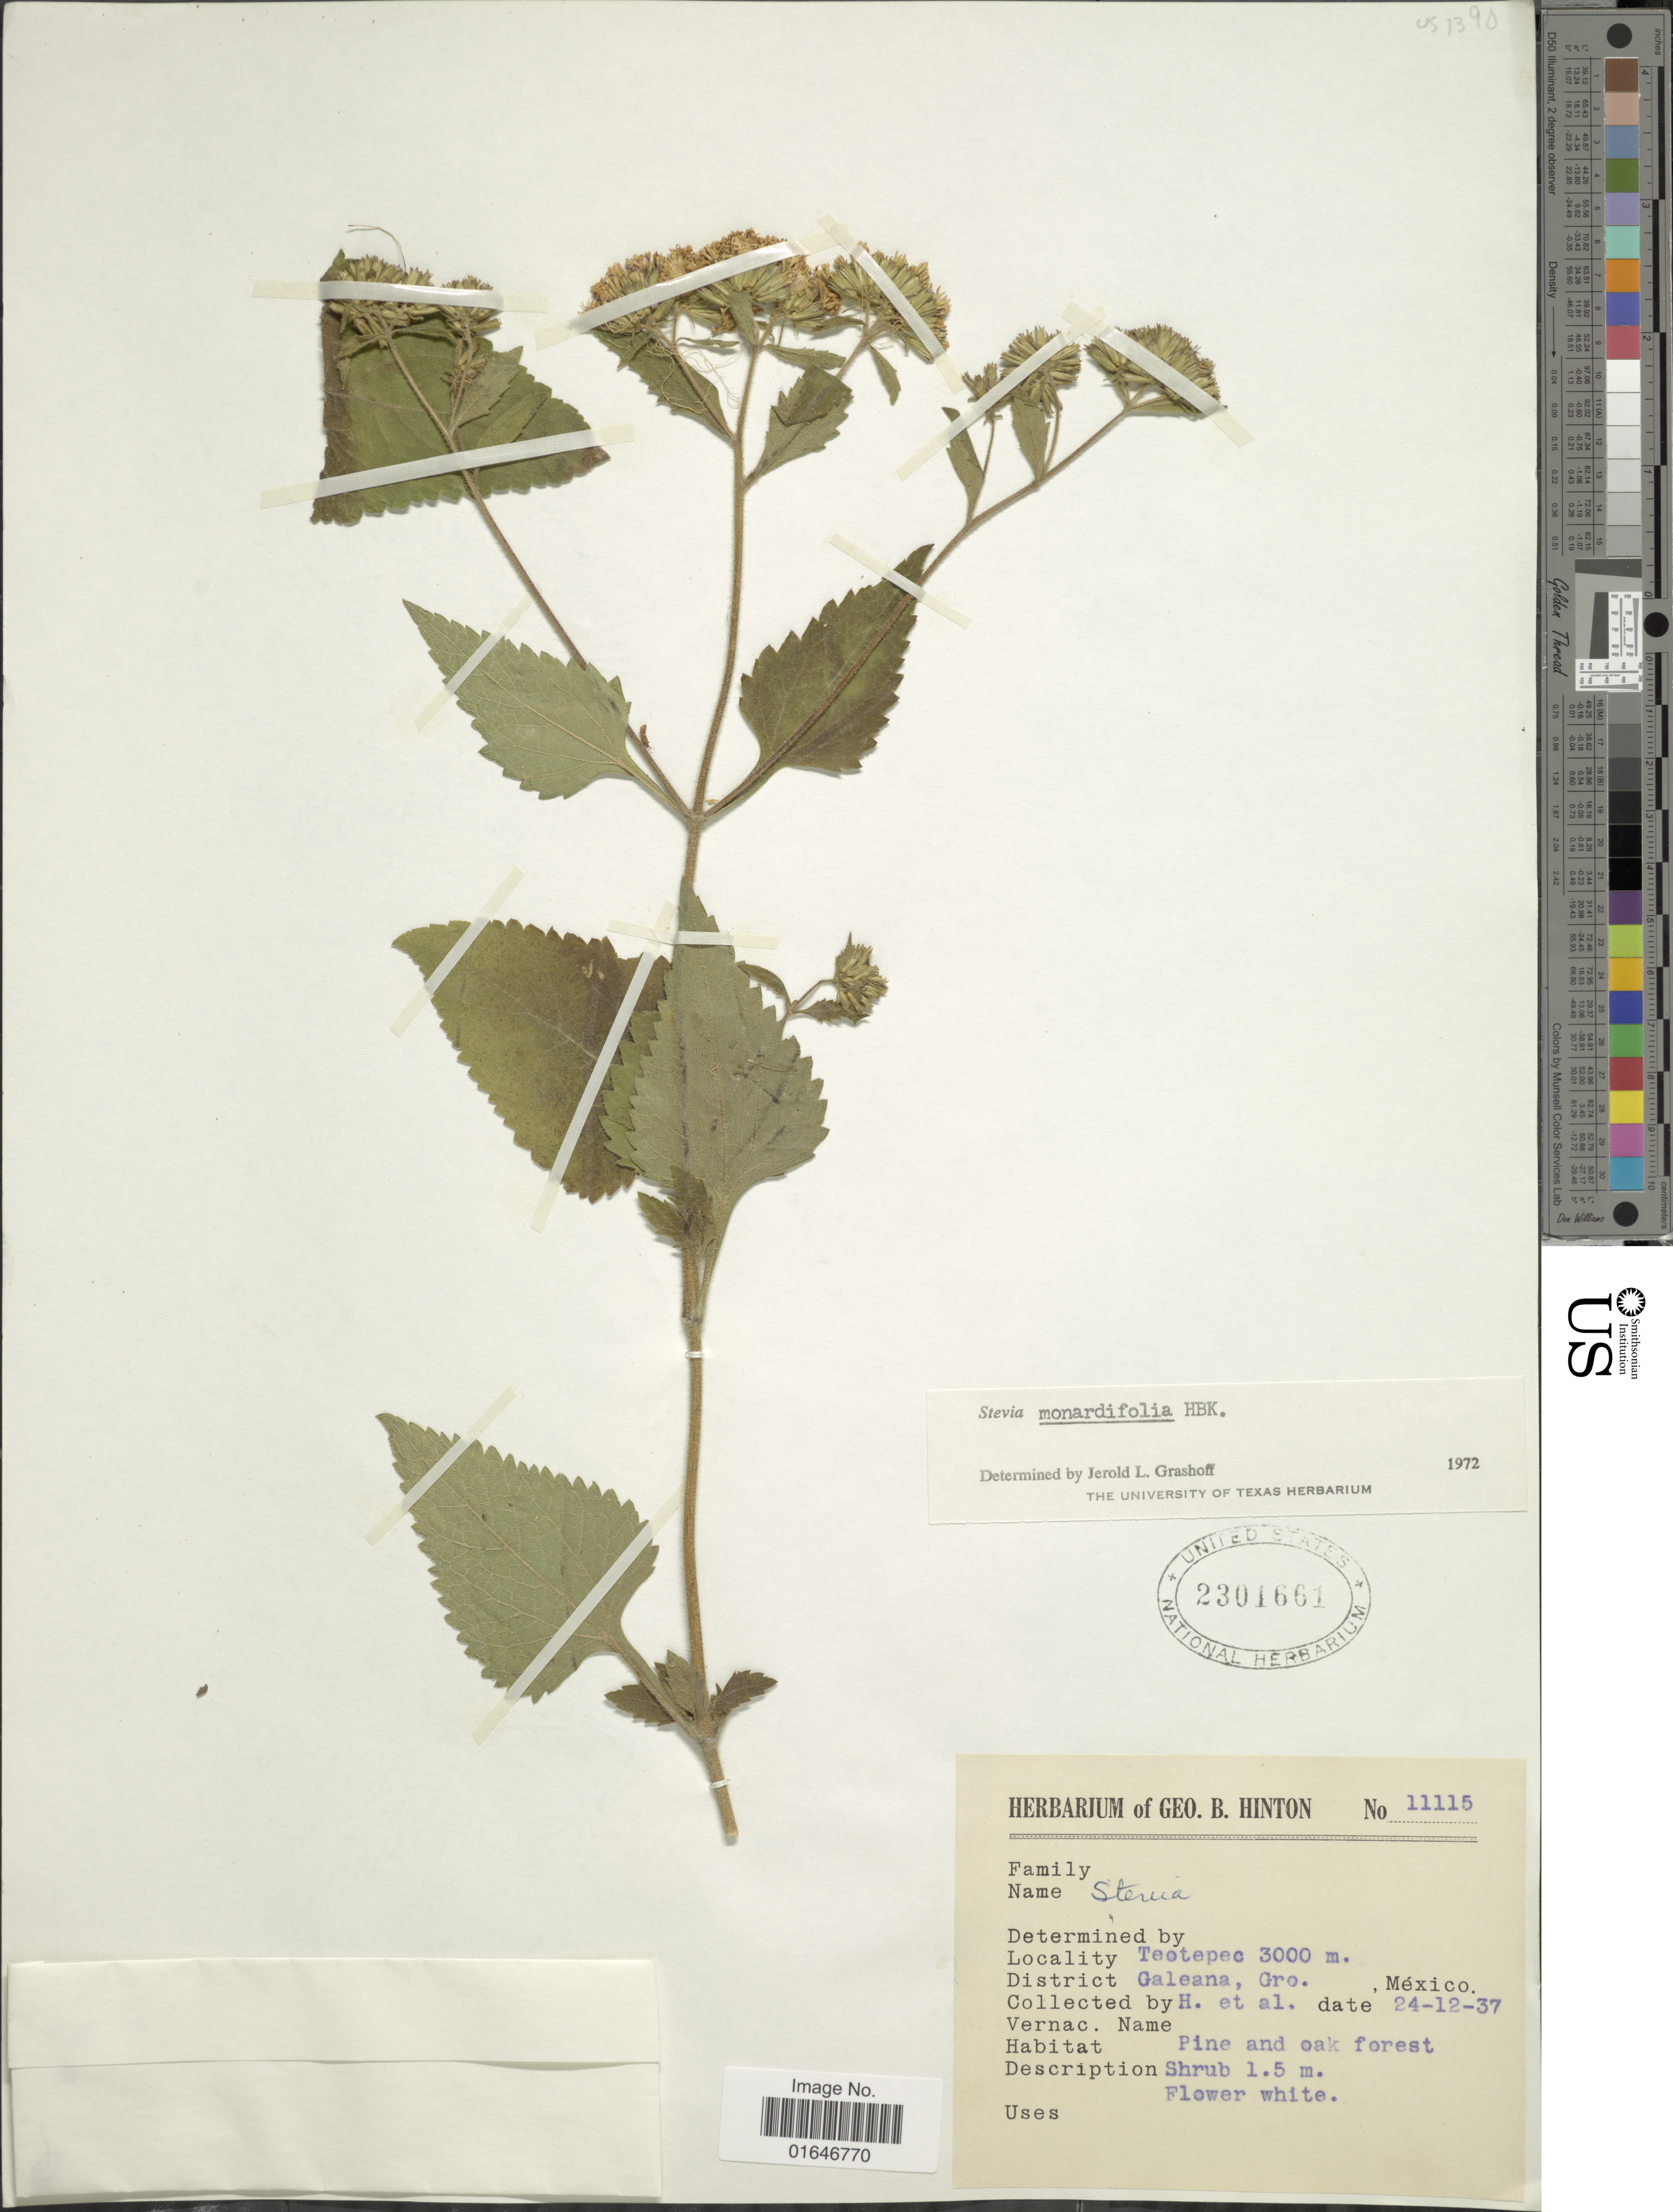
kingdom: Plantae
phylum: Tracheophyta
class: Magnoliopsida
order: Asterales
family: Asteraceae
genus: Stevia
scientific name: Stevia monardifolia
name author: Kunth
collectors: G. B. Hinton & et al.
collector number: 11115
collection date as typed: Transcribed d/m/y: 24/12/37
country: Mexico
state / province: Guerrero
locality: Teotepec, district Galeana.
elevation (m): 3000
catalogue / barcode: US 2301661